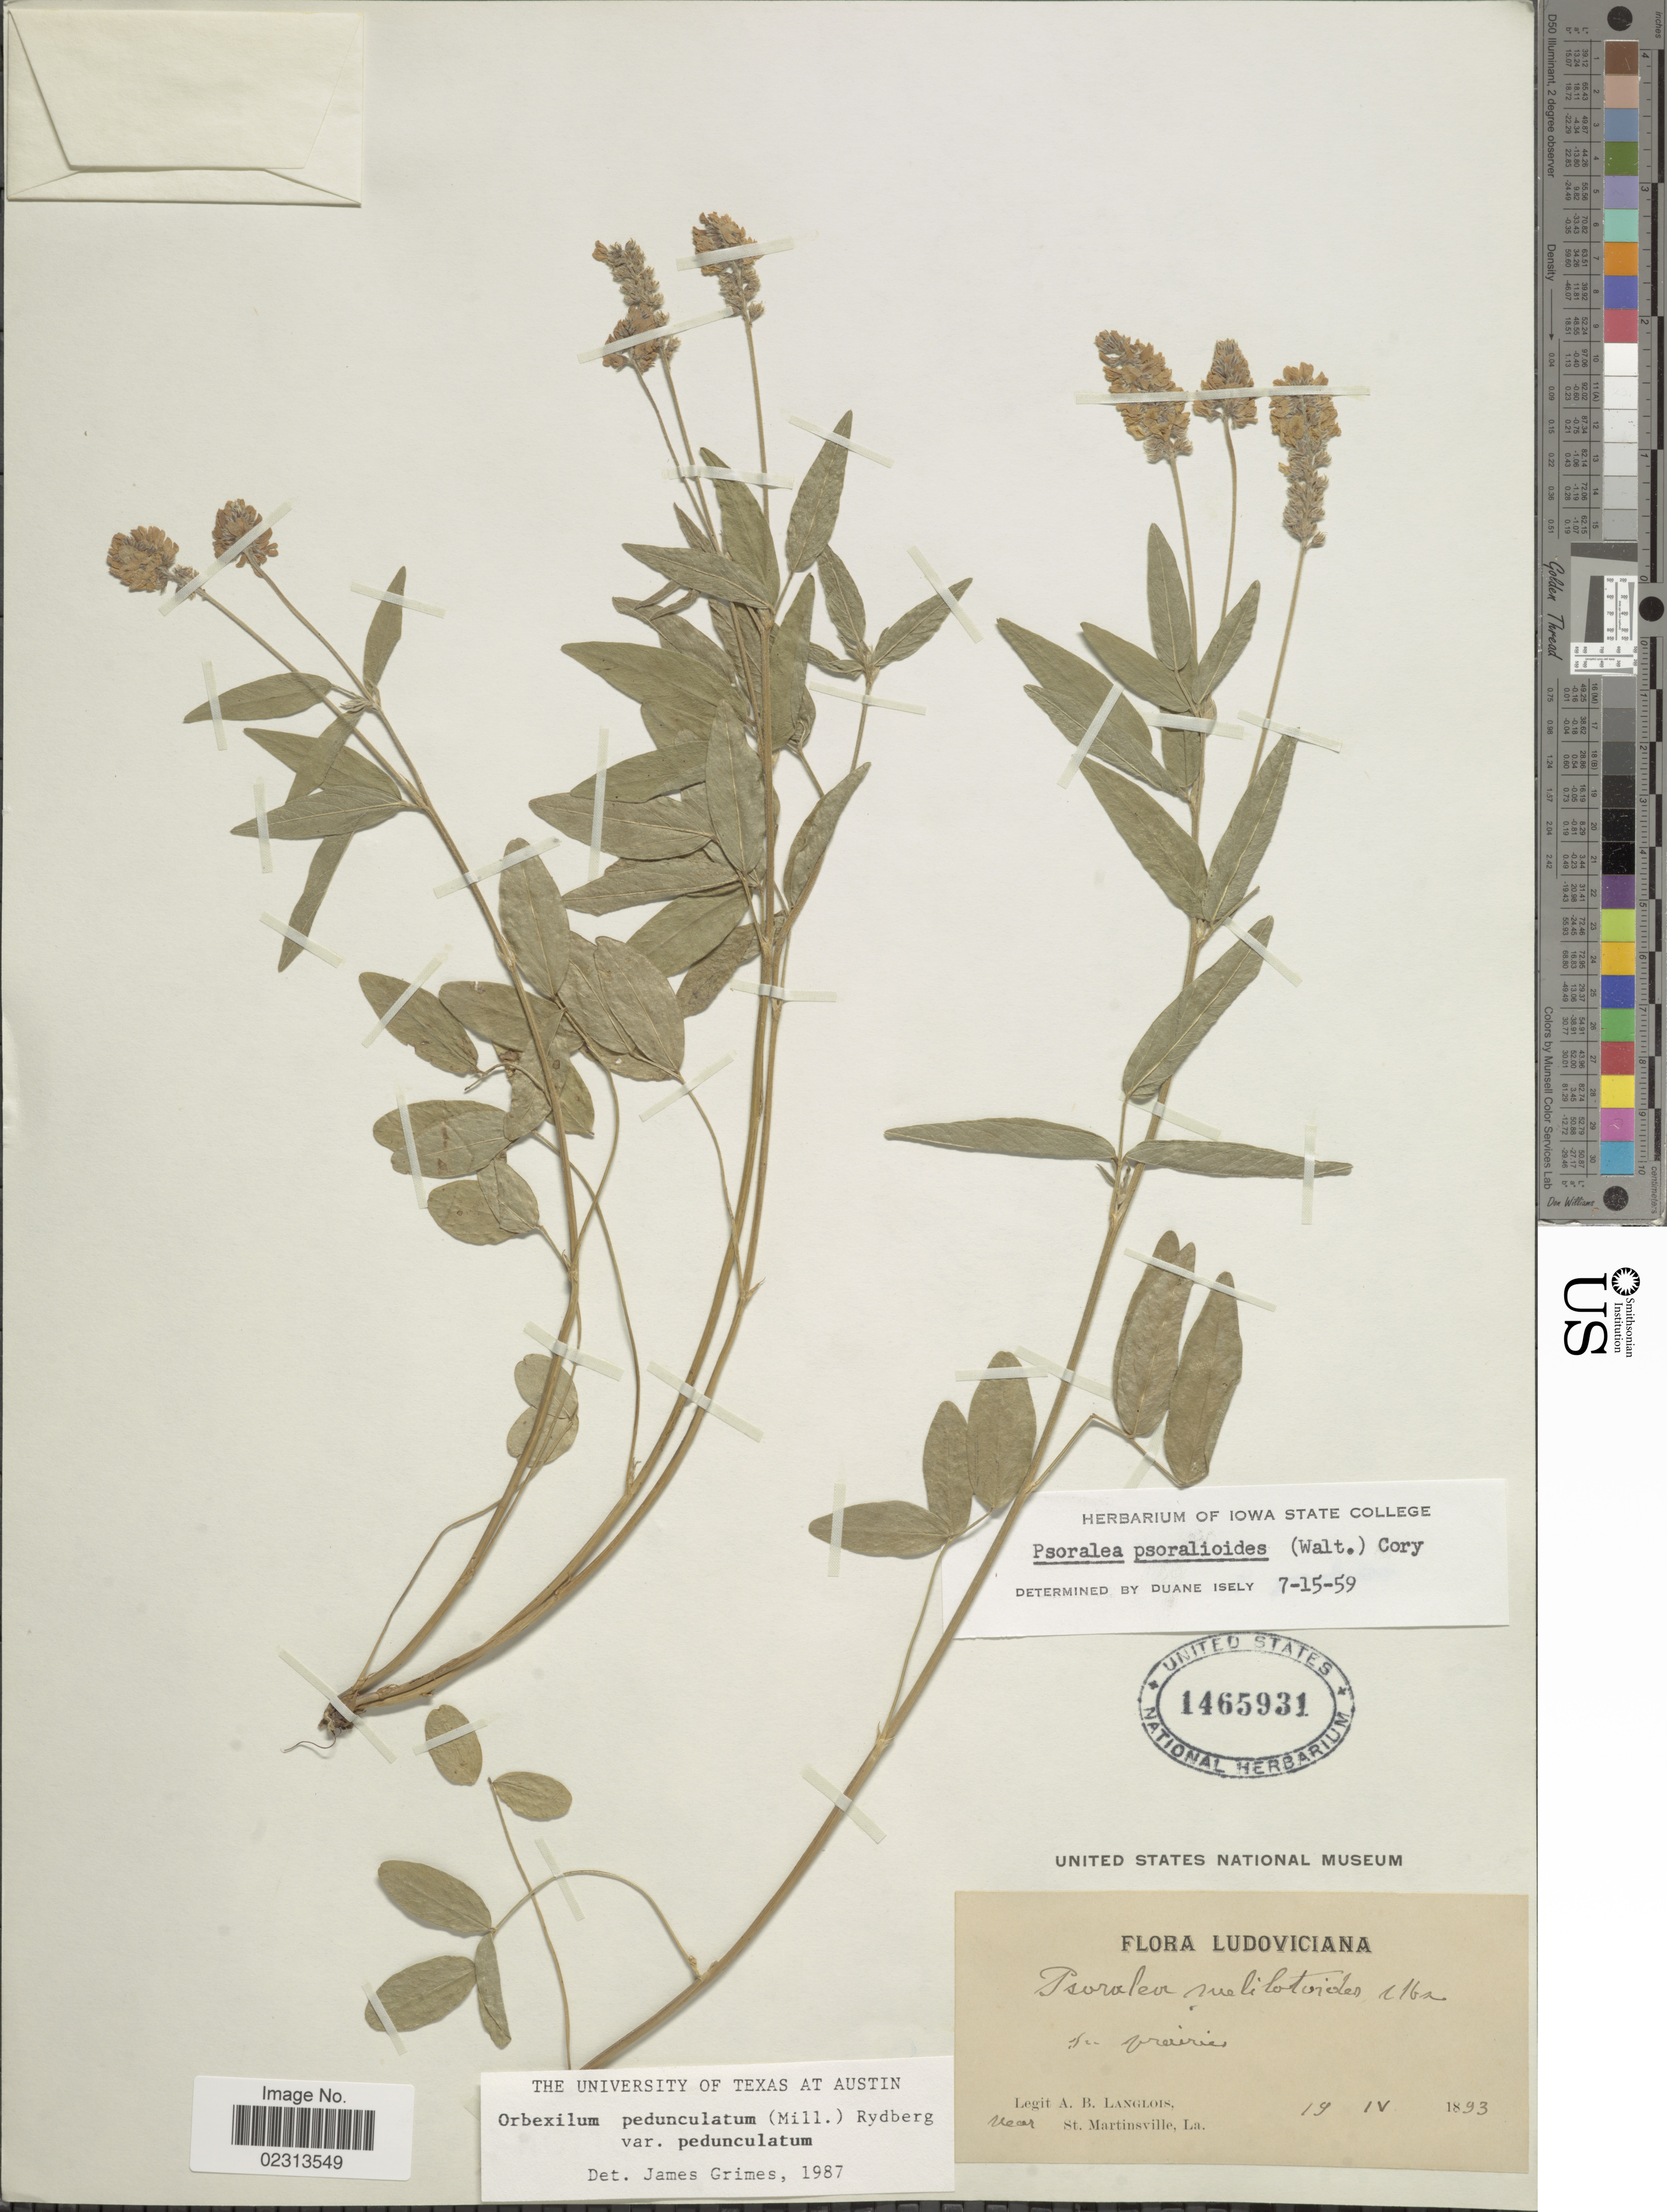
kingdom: Plantae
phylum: Tracheophyta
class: Magnoliopsida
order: Fabales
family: Fabaceae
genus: Orbexilum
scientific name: Orbexilum pedunculatum var. pedunculatum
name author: (Miller) Rydberg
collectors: A. Langlois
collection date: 1893-04-19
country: United States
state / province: Louisiana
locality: Ludoviciana, near St. Martinsville, La.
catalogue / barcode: US 1465931